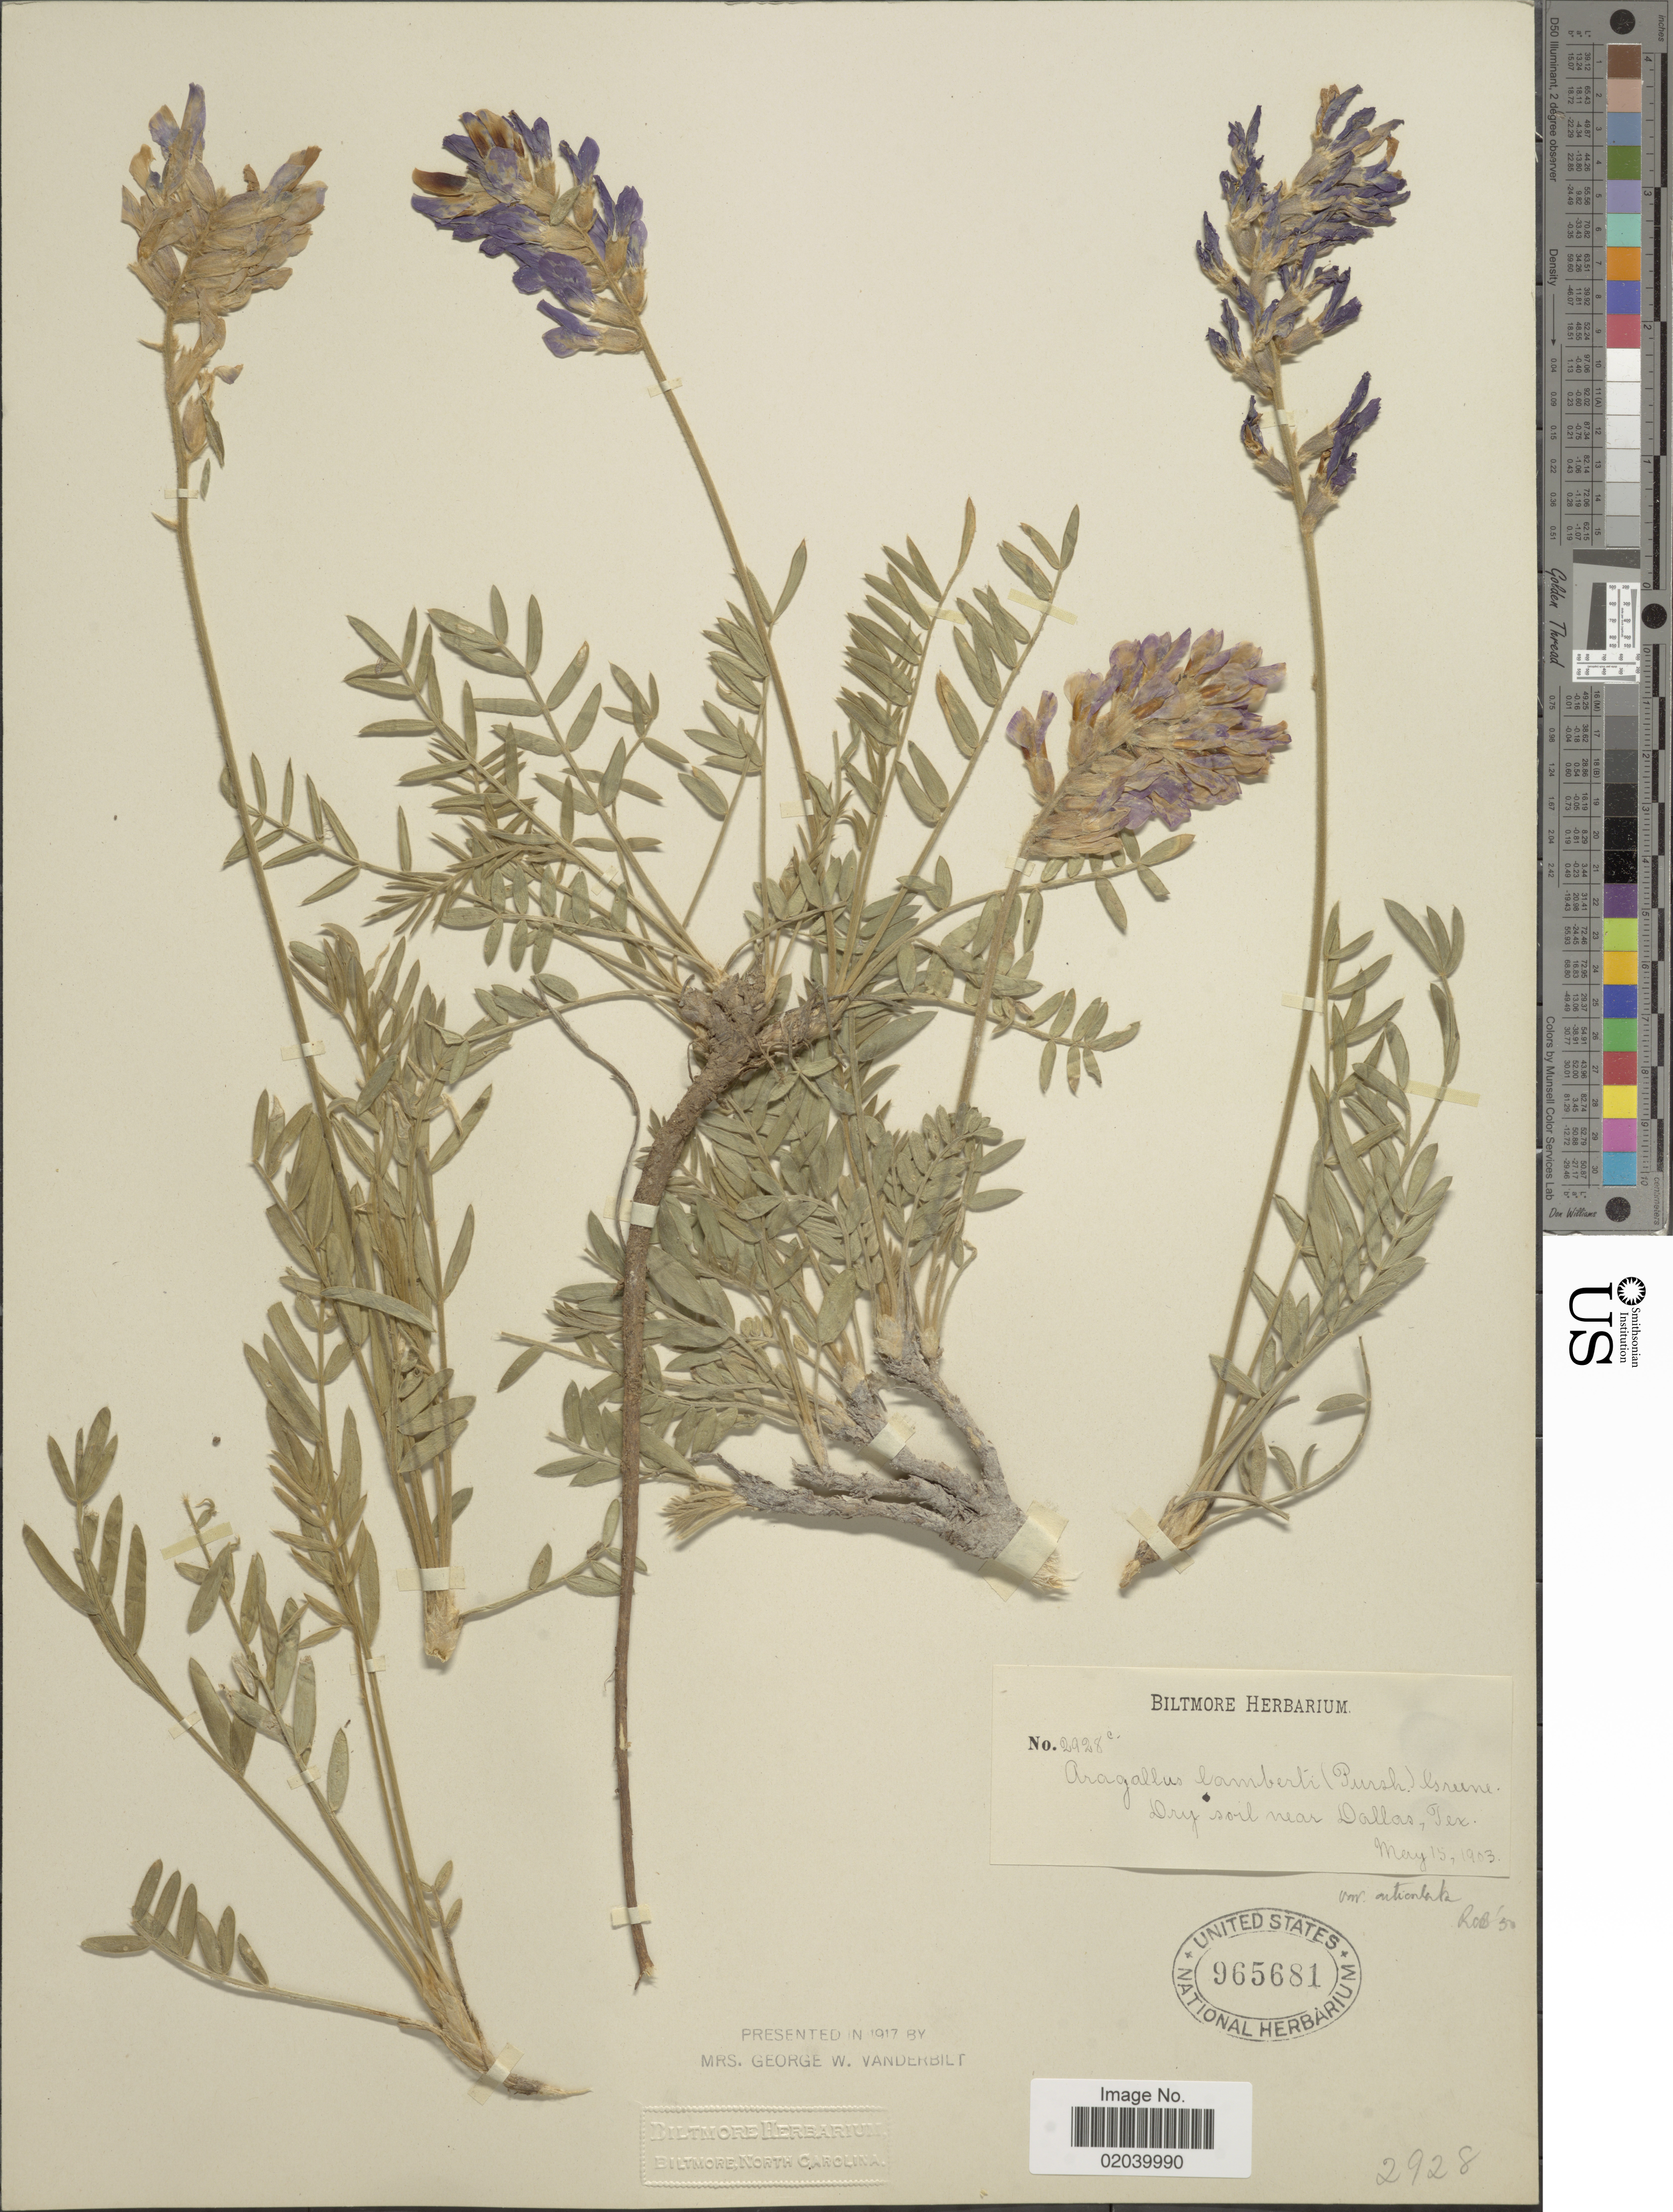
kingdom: Plantae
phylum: Tracheophyta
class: Magnoliopsida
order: Fabales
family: Fabaceae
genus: Oxytropis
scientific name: Oxytropis lambertii var. articulata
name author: (Greene) Barneby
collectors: ex herb. Biltmore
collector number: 2928c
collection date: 1903-05-15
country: United States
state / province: Texas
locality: Near Dallas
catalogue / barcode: US 965681